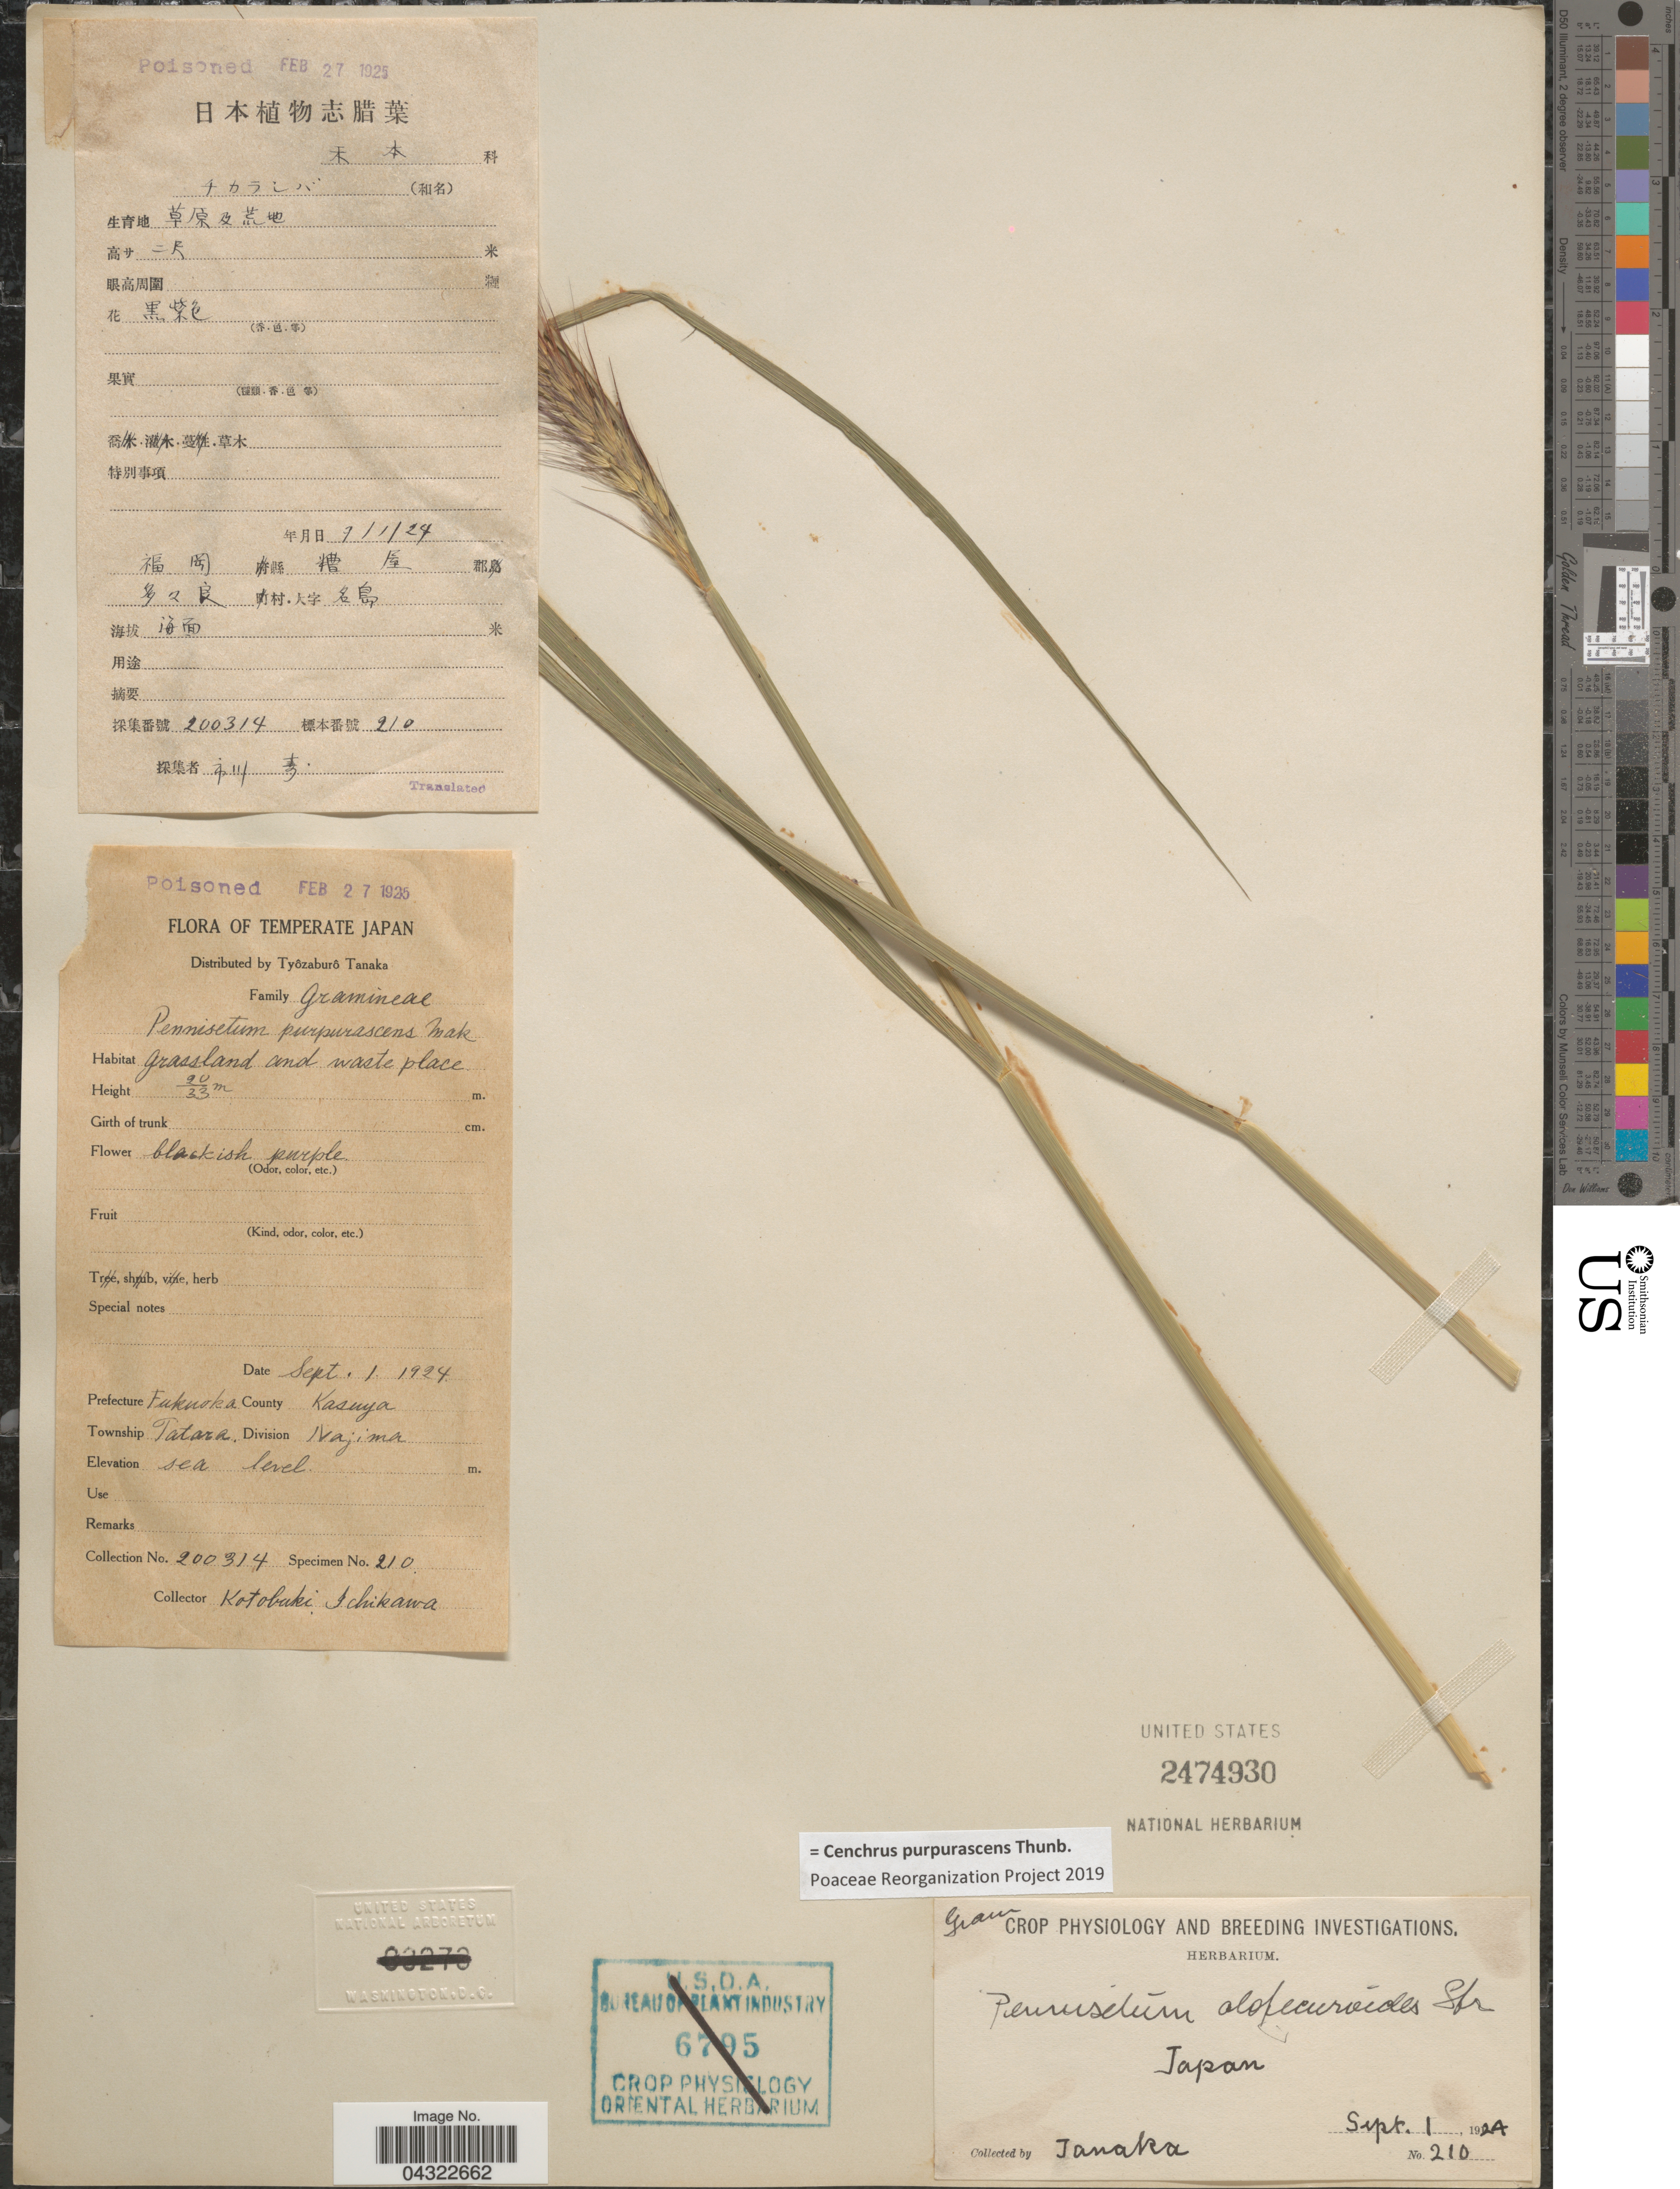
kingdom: Plantae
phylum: Tracheophyta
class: Liliopsida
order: Poales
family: Poaceae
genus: Cenchrus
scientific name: Cenchrus purpurascens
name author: Thunb.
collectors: Tanaka, --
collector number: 210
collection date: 1924-09-01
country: Japan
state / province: Hukuoka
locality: Temperate Japan. Perefecture Fukuoka. County Kasnya. Township Tatara, Division Najima.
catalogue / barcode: US 2474930